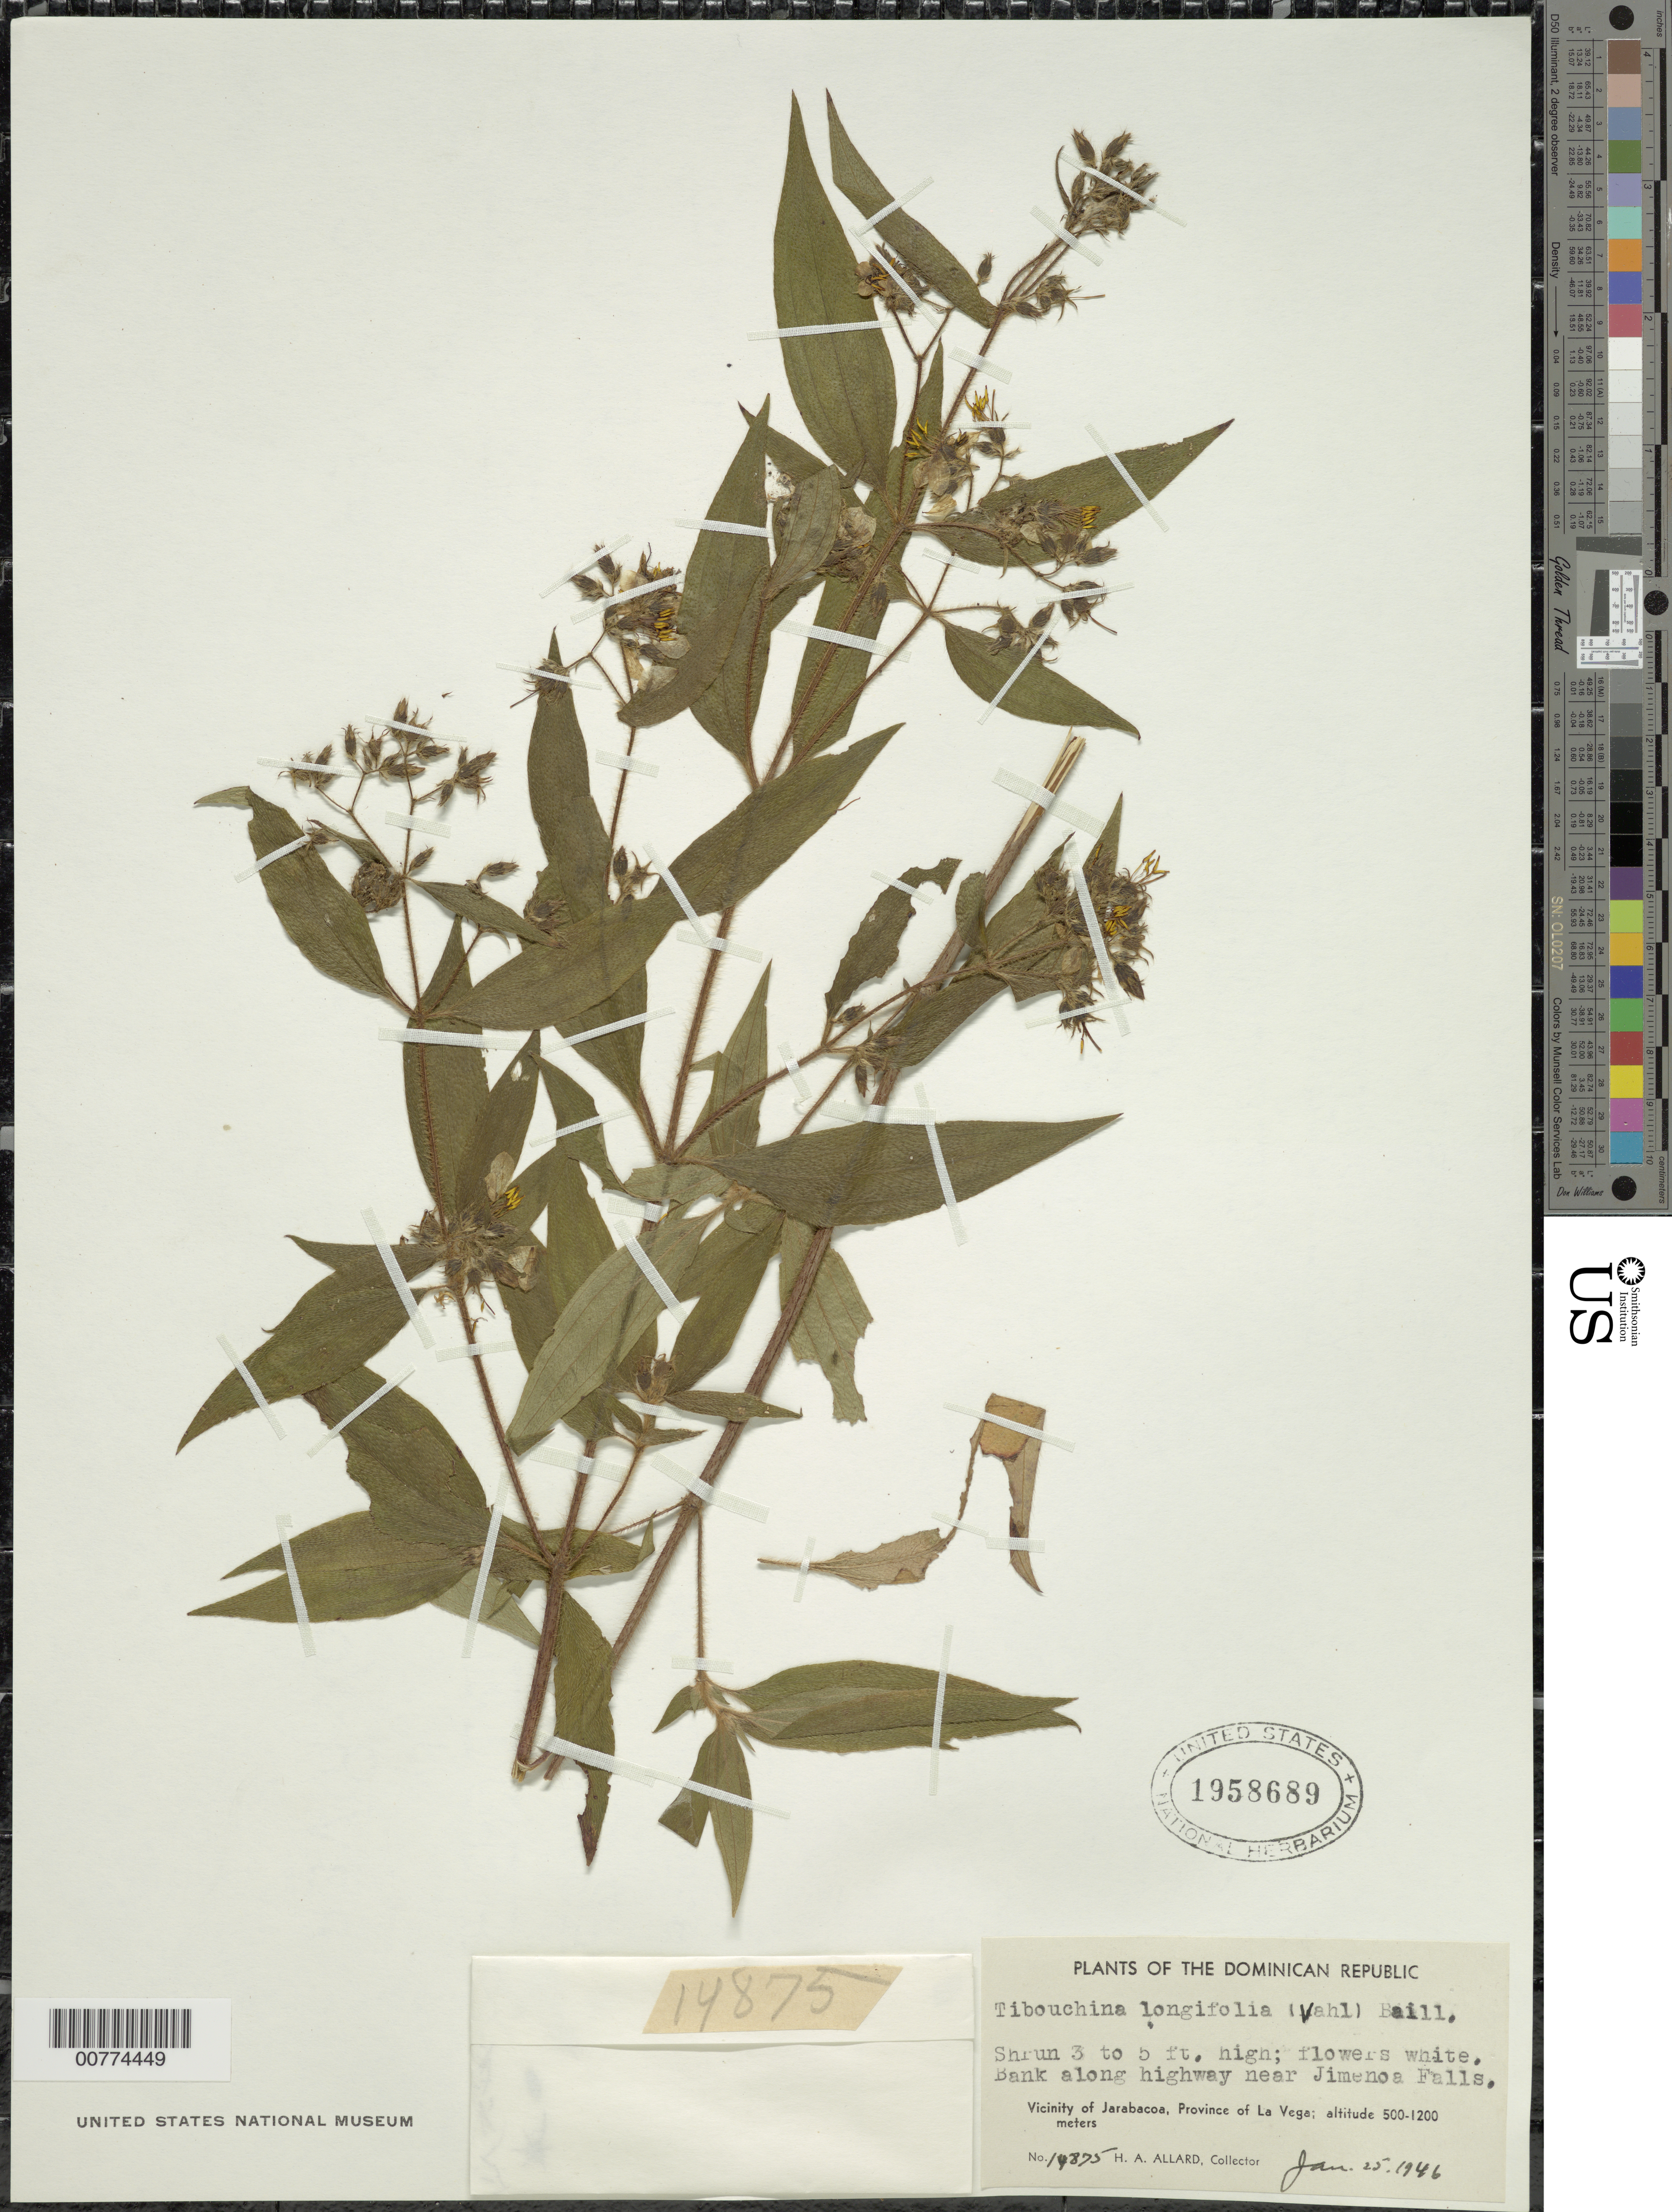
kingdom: Plantae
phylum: Tracheophyta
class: Magnoliopsida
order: Myrtales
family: Melastomataceae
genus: Chaetogastra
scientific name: Chaetogastra longifolia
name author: (Vahl) DC.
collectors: H. A. Allard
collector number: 14875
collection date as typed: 25 Jan 1946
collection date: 1946-01-25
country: Dominican Republic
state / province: La Vega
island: Hispaniola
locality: Vicinity of Jarabacoa, along highway near Jimenoa Falls.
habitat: Banks.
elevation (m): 500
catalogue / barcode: US 1958689